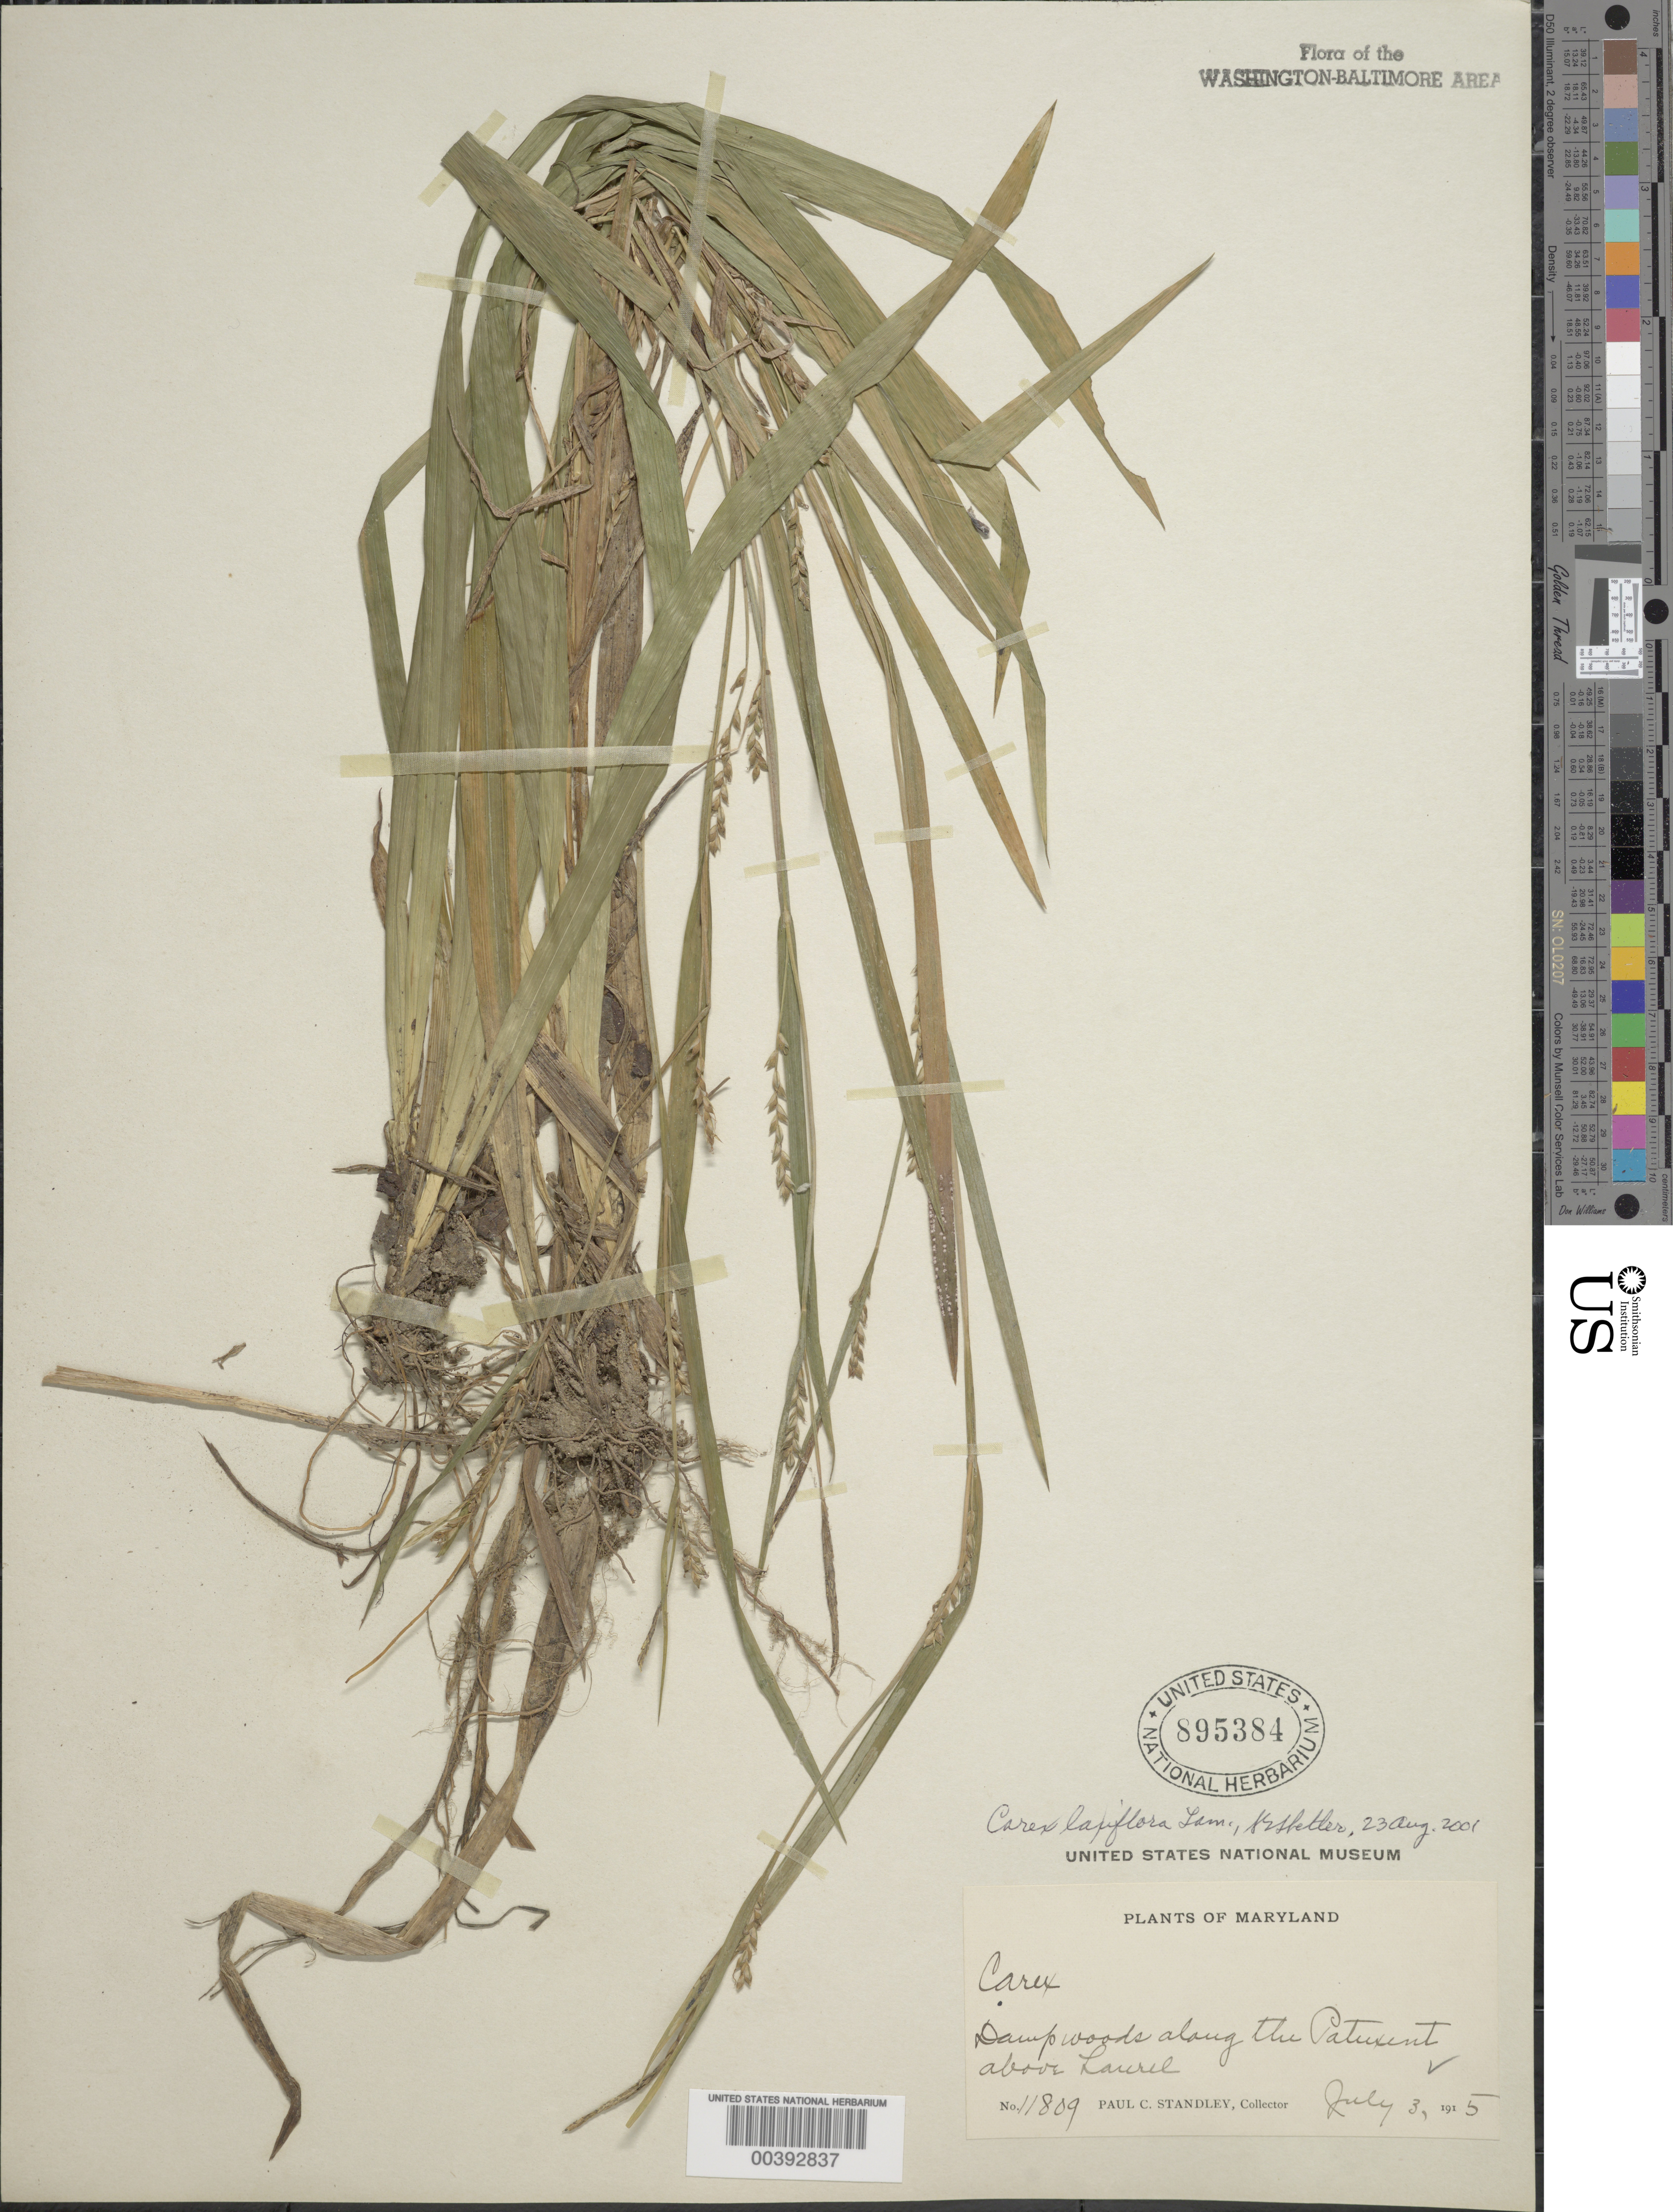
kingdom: Plantae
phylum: Tracheophyta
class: Liliopsida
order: Poales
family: Cyperaceae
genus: Carex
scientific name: Carex laxiflora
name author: Lam.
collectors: P. C. Standley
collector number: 11809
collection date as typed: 03 Jul 1915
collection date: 1915-07-03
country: United States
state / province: Maryland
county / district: Prince George's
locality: Patuxent above Laurel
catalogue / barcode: US 895384